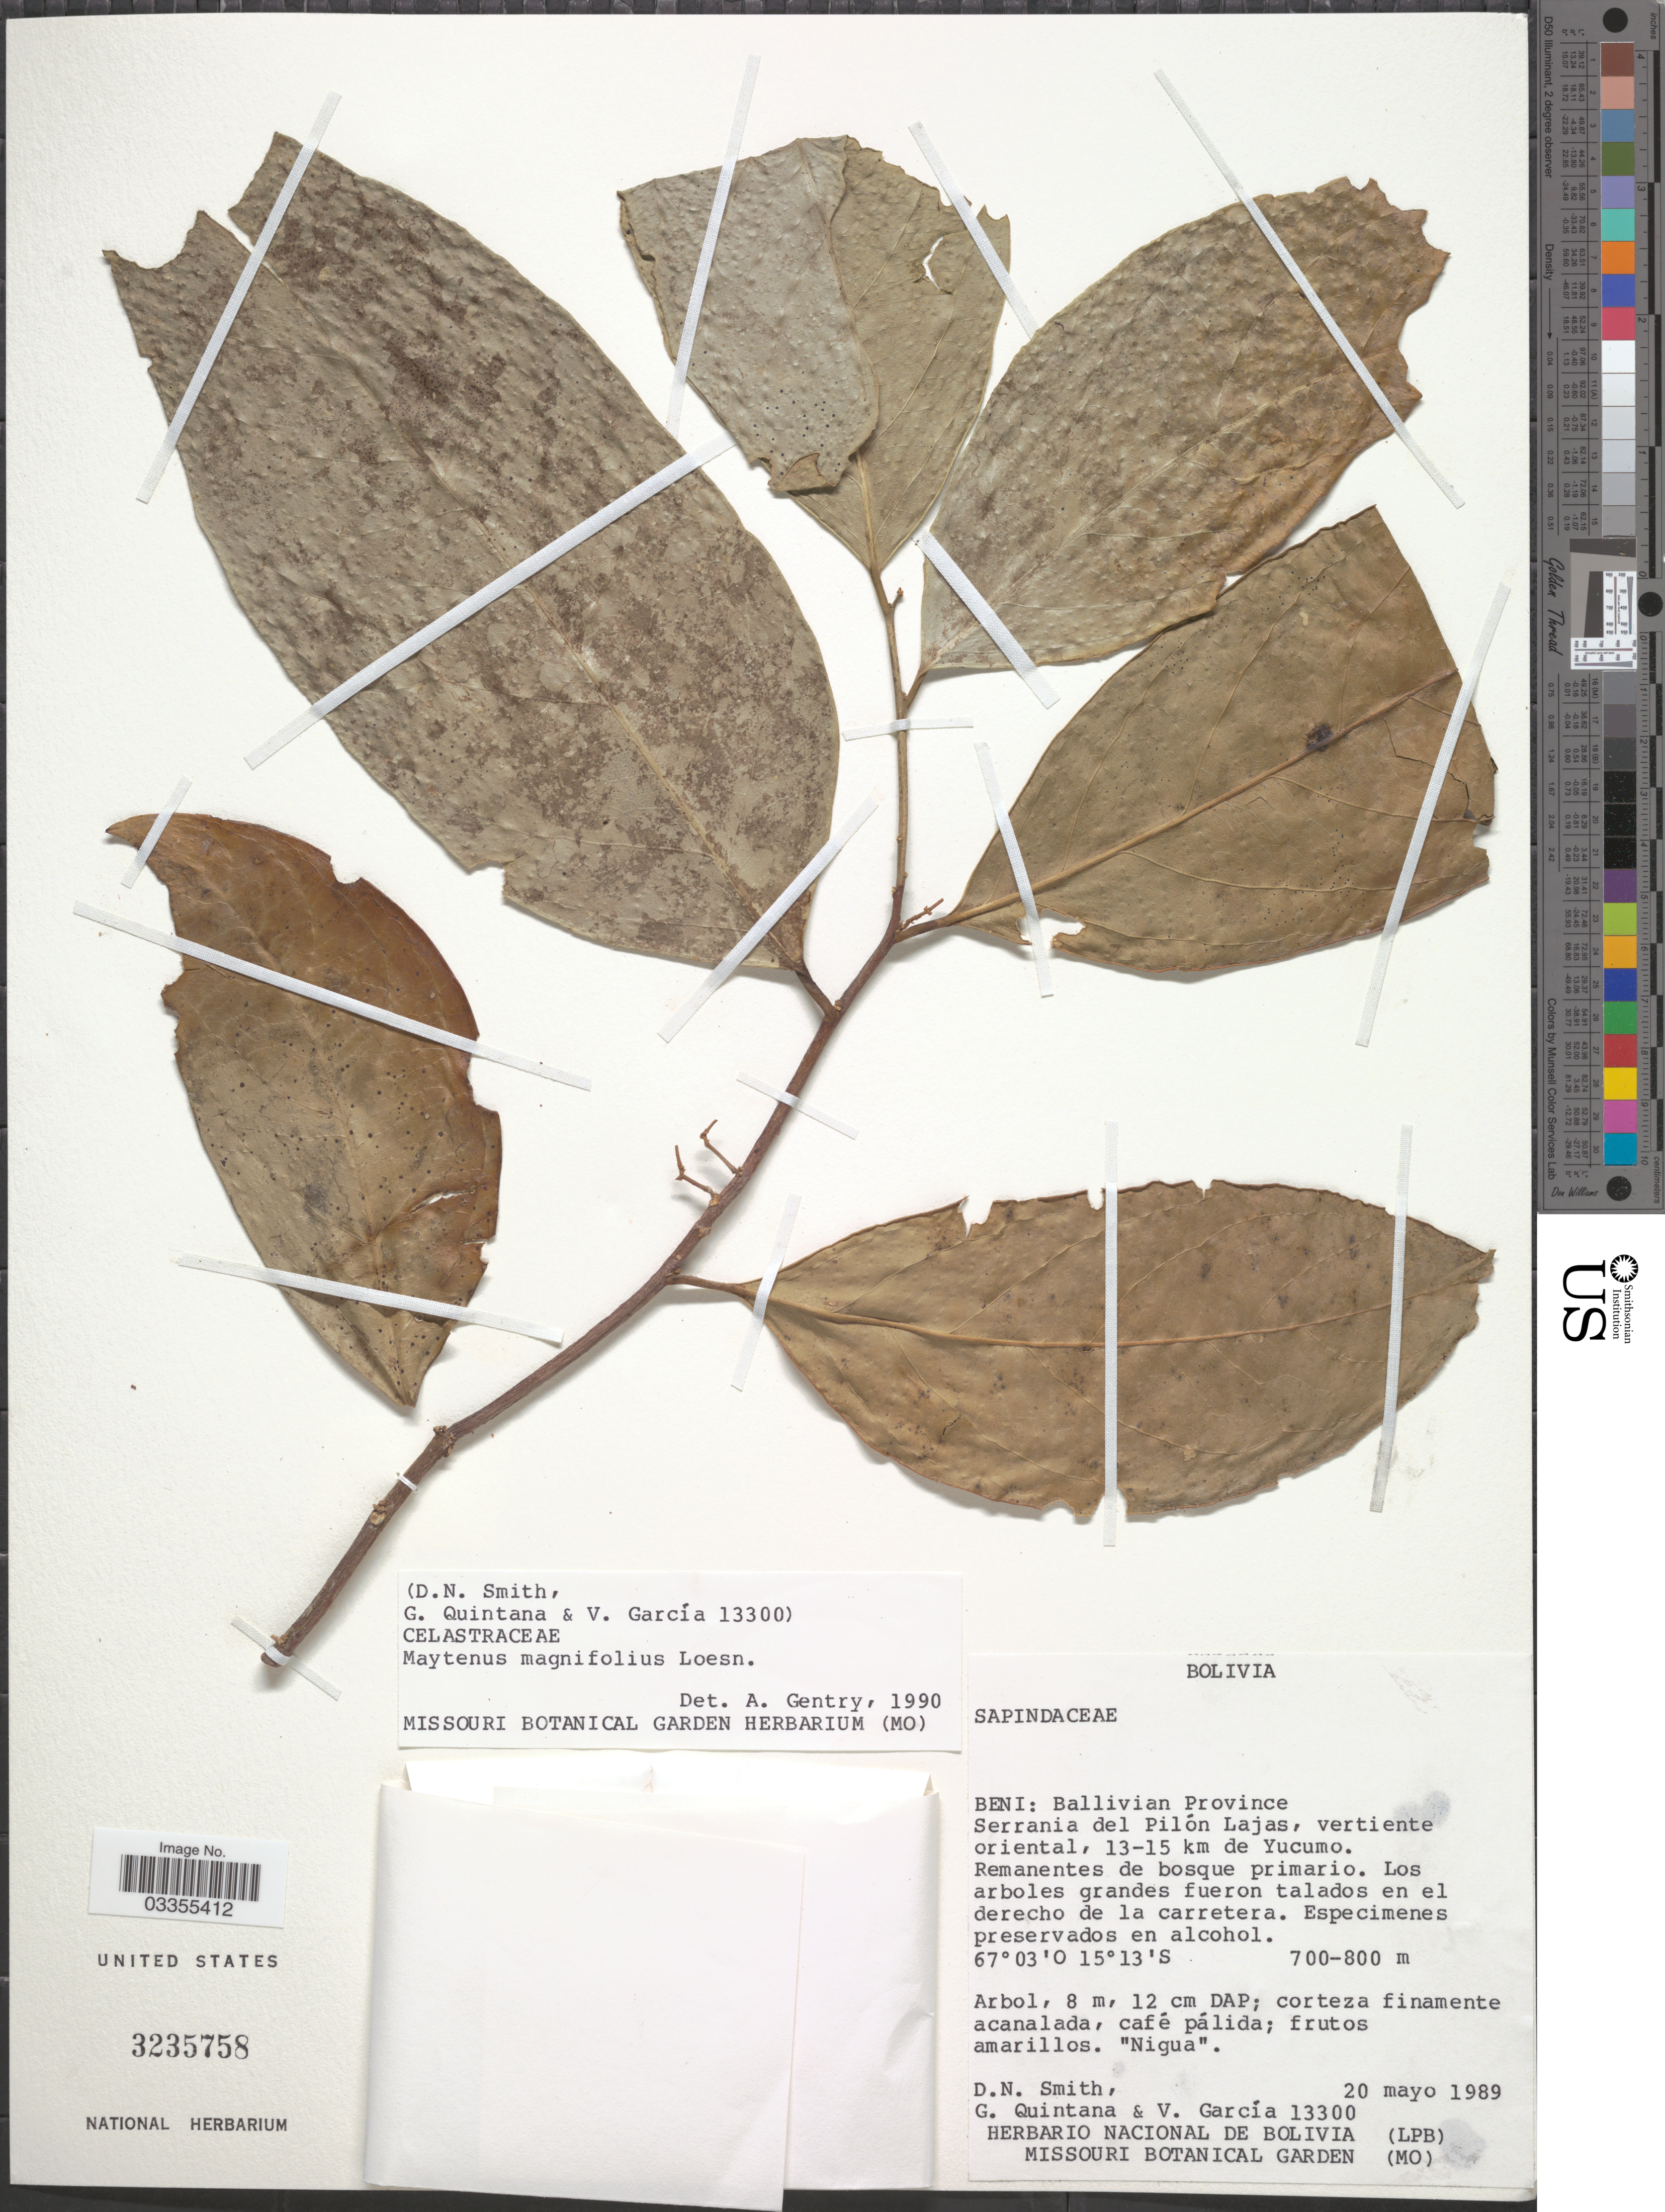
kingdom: Plantae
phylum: Tracheophyta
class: Magnoliopsida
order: Celastrales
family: Celastraceae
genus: Haydenoxylon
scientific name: Haydenoxylon urbanianum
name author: (Loes.) Simmons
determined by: Strong, M. T., (US), Smithsonian Institution - National Museum of Natural History (UNITED STATES)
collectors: D. Smith, G. Quintana & V. Garcia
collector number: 13300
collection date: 1989-05-20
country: Bolivia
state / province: Beni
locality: Ballivian Province. Serrania del Pilón Lajas, vertiente oriental, 13-15 km de Yucumo.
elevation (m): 700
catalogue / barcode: US 3235758